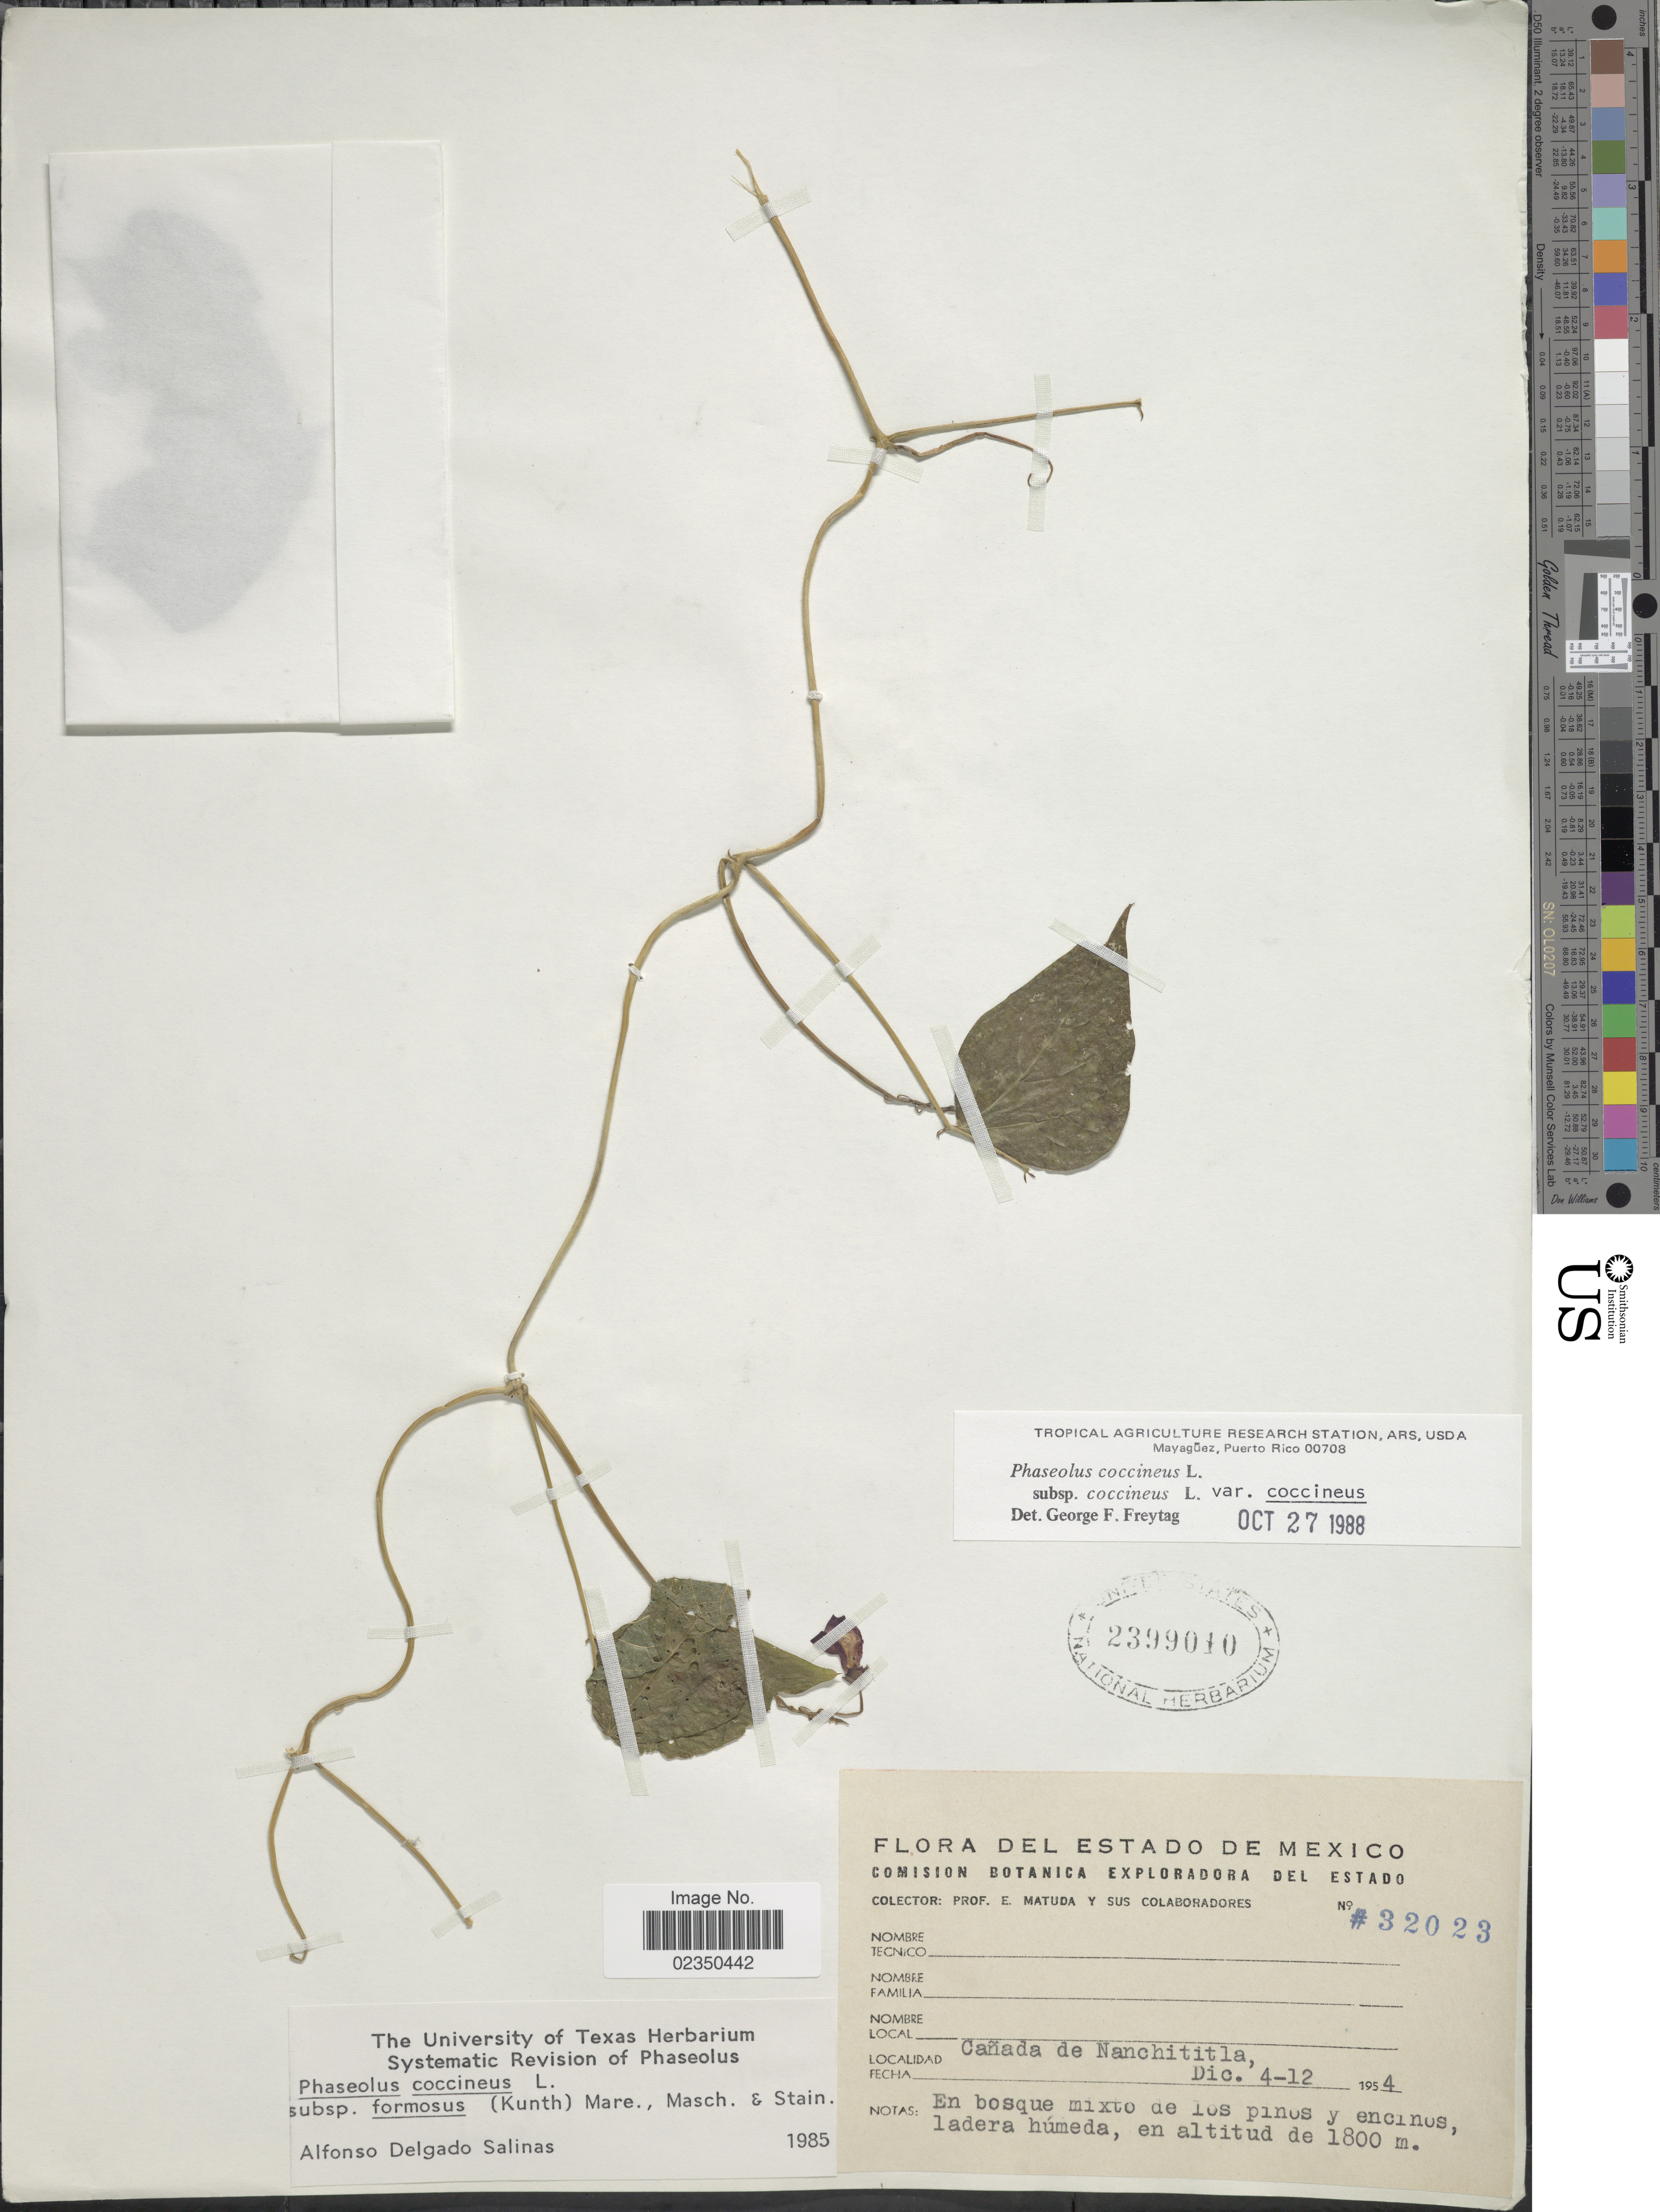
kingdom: Plantae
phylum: Tracheophyta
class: Magnoliopsida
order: Fabales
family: Fabaceae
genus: Phaseolus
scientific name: Phaseolus coccineus var. coccineus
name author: L.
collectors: E. Matuda & Sus Colaboradores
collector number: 32023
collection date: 1954-12-04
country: Mexico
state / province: México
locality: Estado de Mexico, Canda de Nanchititla, en bosque mixto.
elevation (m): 1800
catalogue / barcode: US 2399010